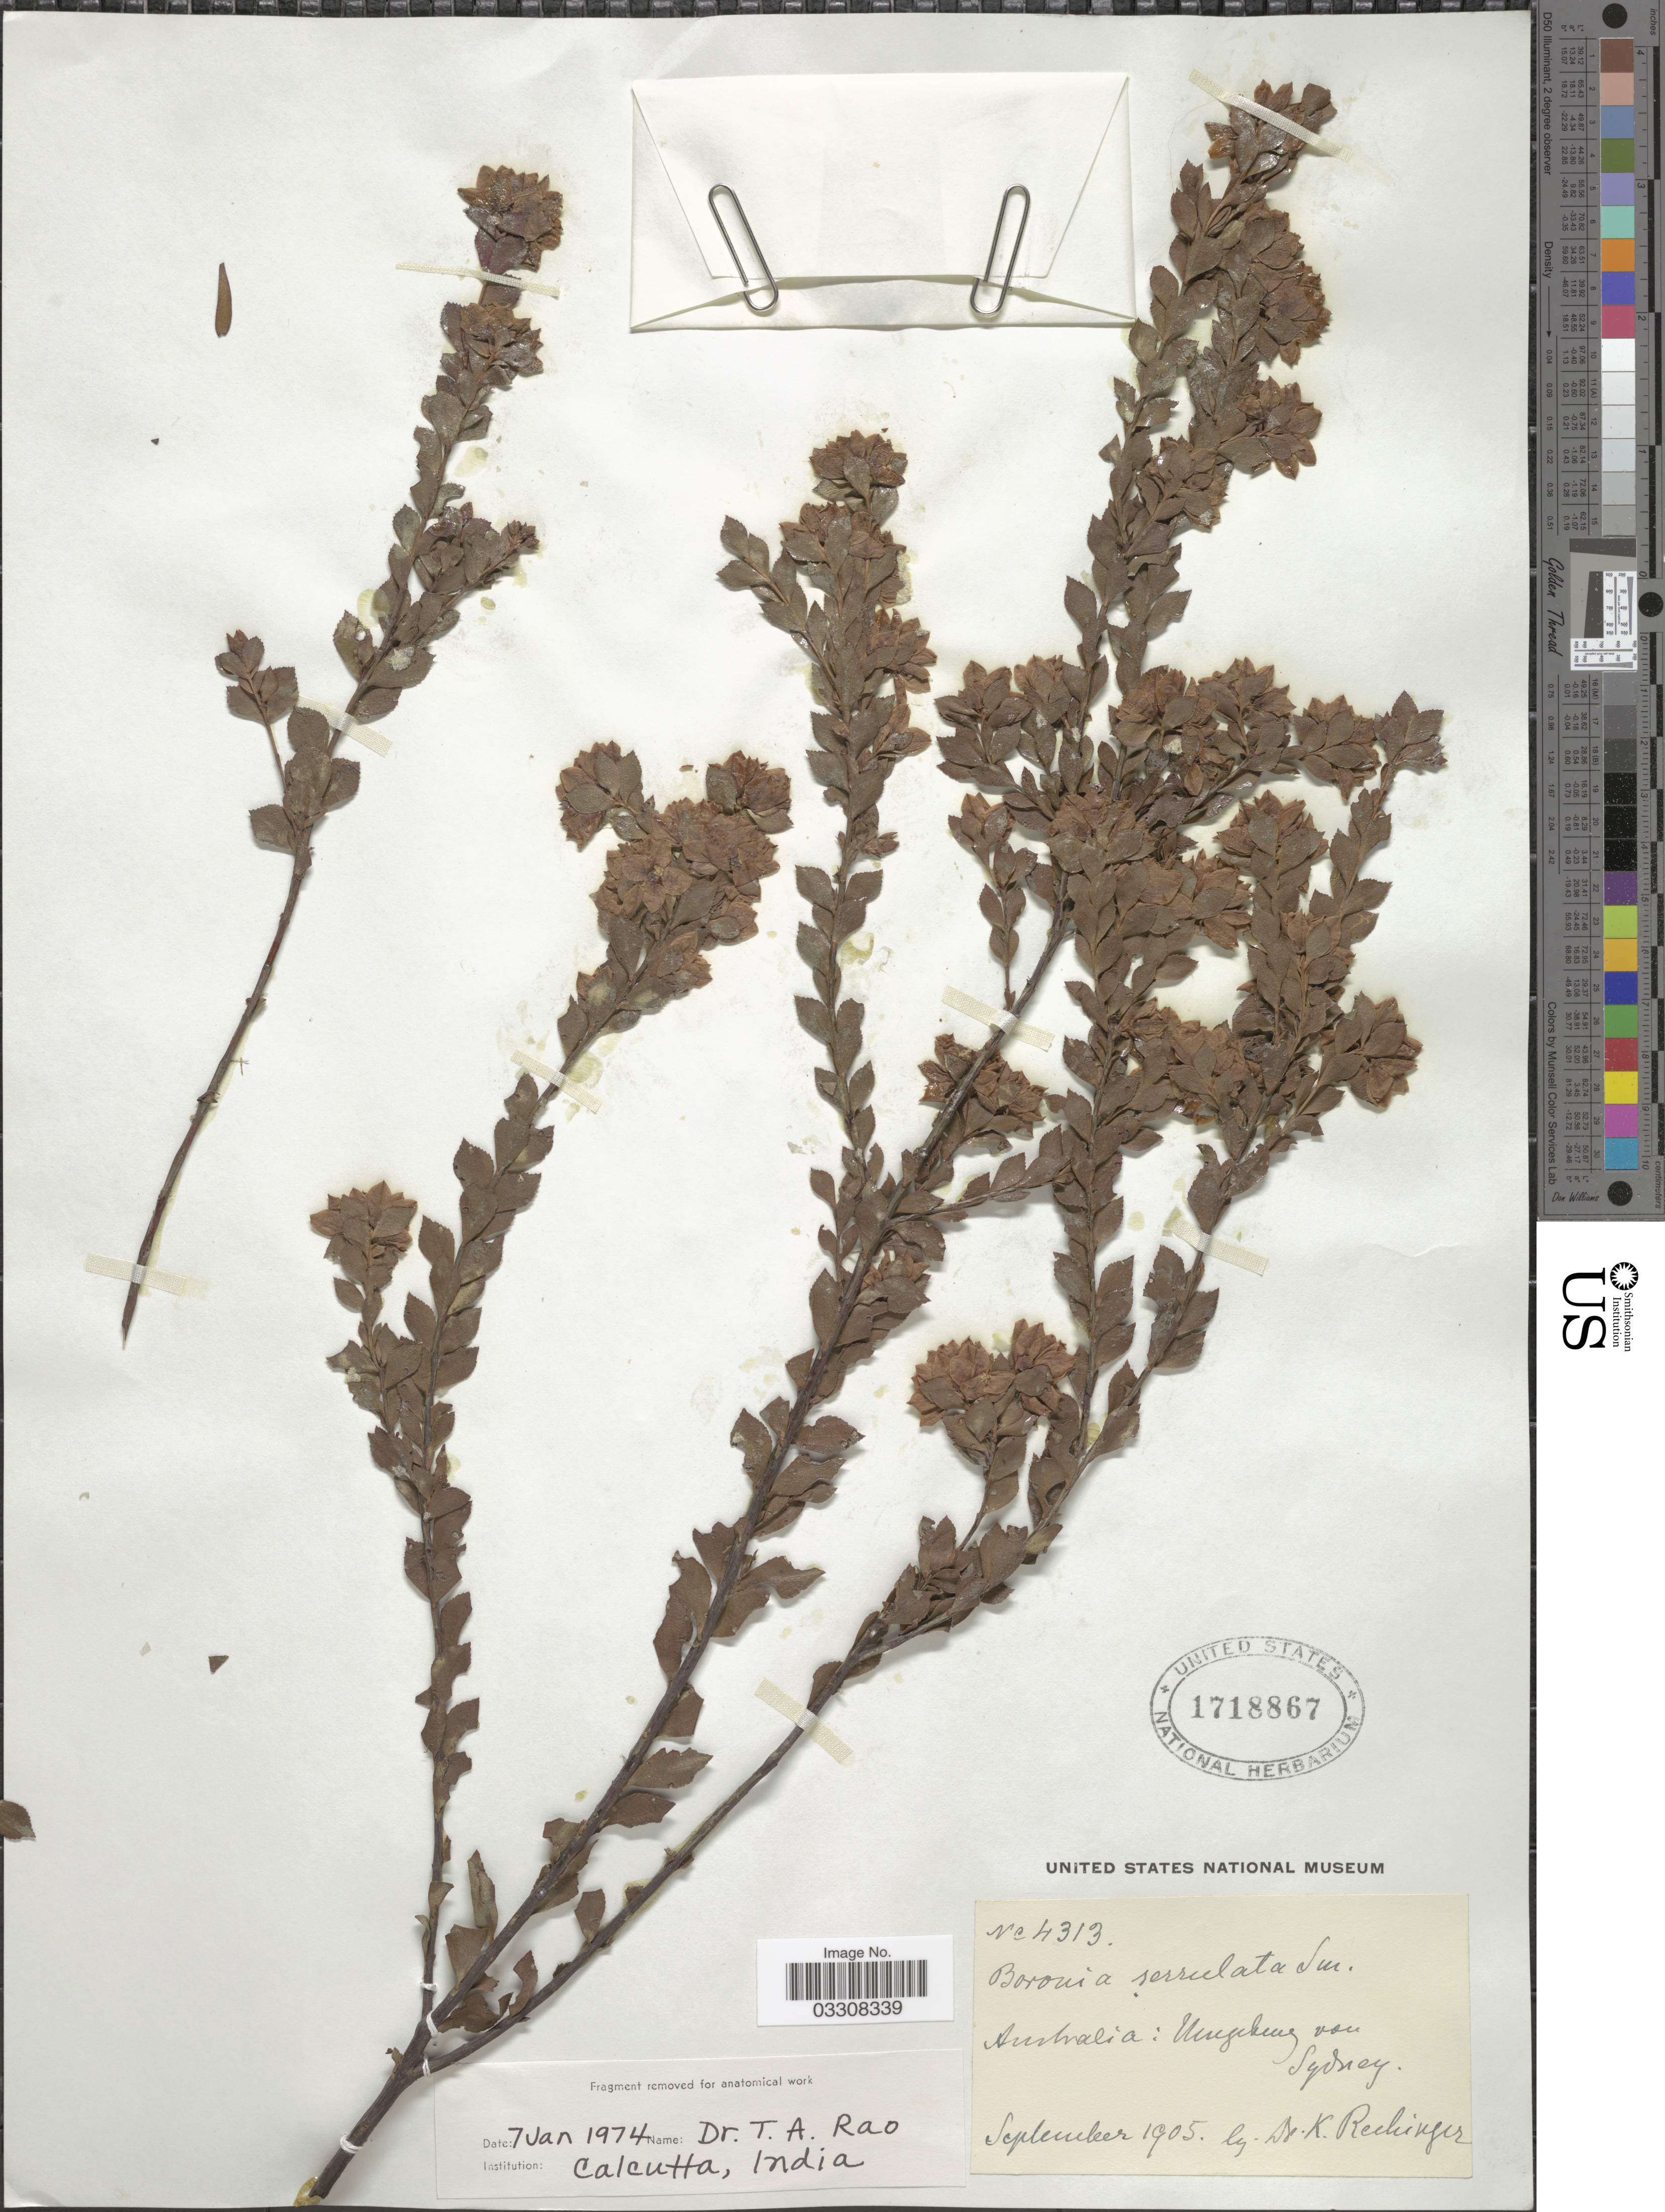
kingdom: Plantae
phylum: Tracheophyta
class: Magnoliopsida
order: Sapindales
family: Rutaceae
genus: Boronia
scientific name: Boronia serrulata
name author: Sm.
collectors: K. Rechinger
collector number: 4313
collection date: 1905-09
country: Australia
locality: Umgebung von Sydney.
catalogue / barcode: US 1718867